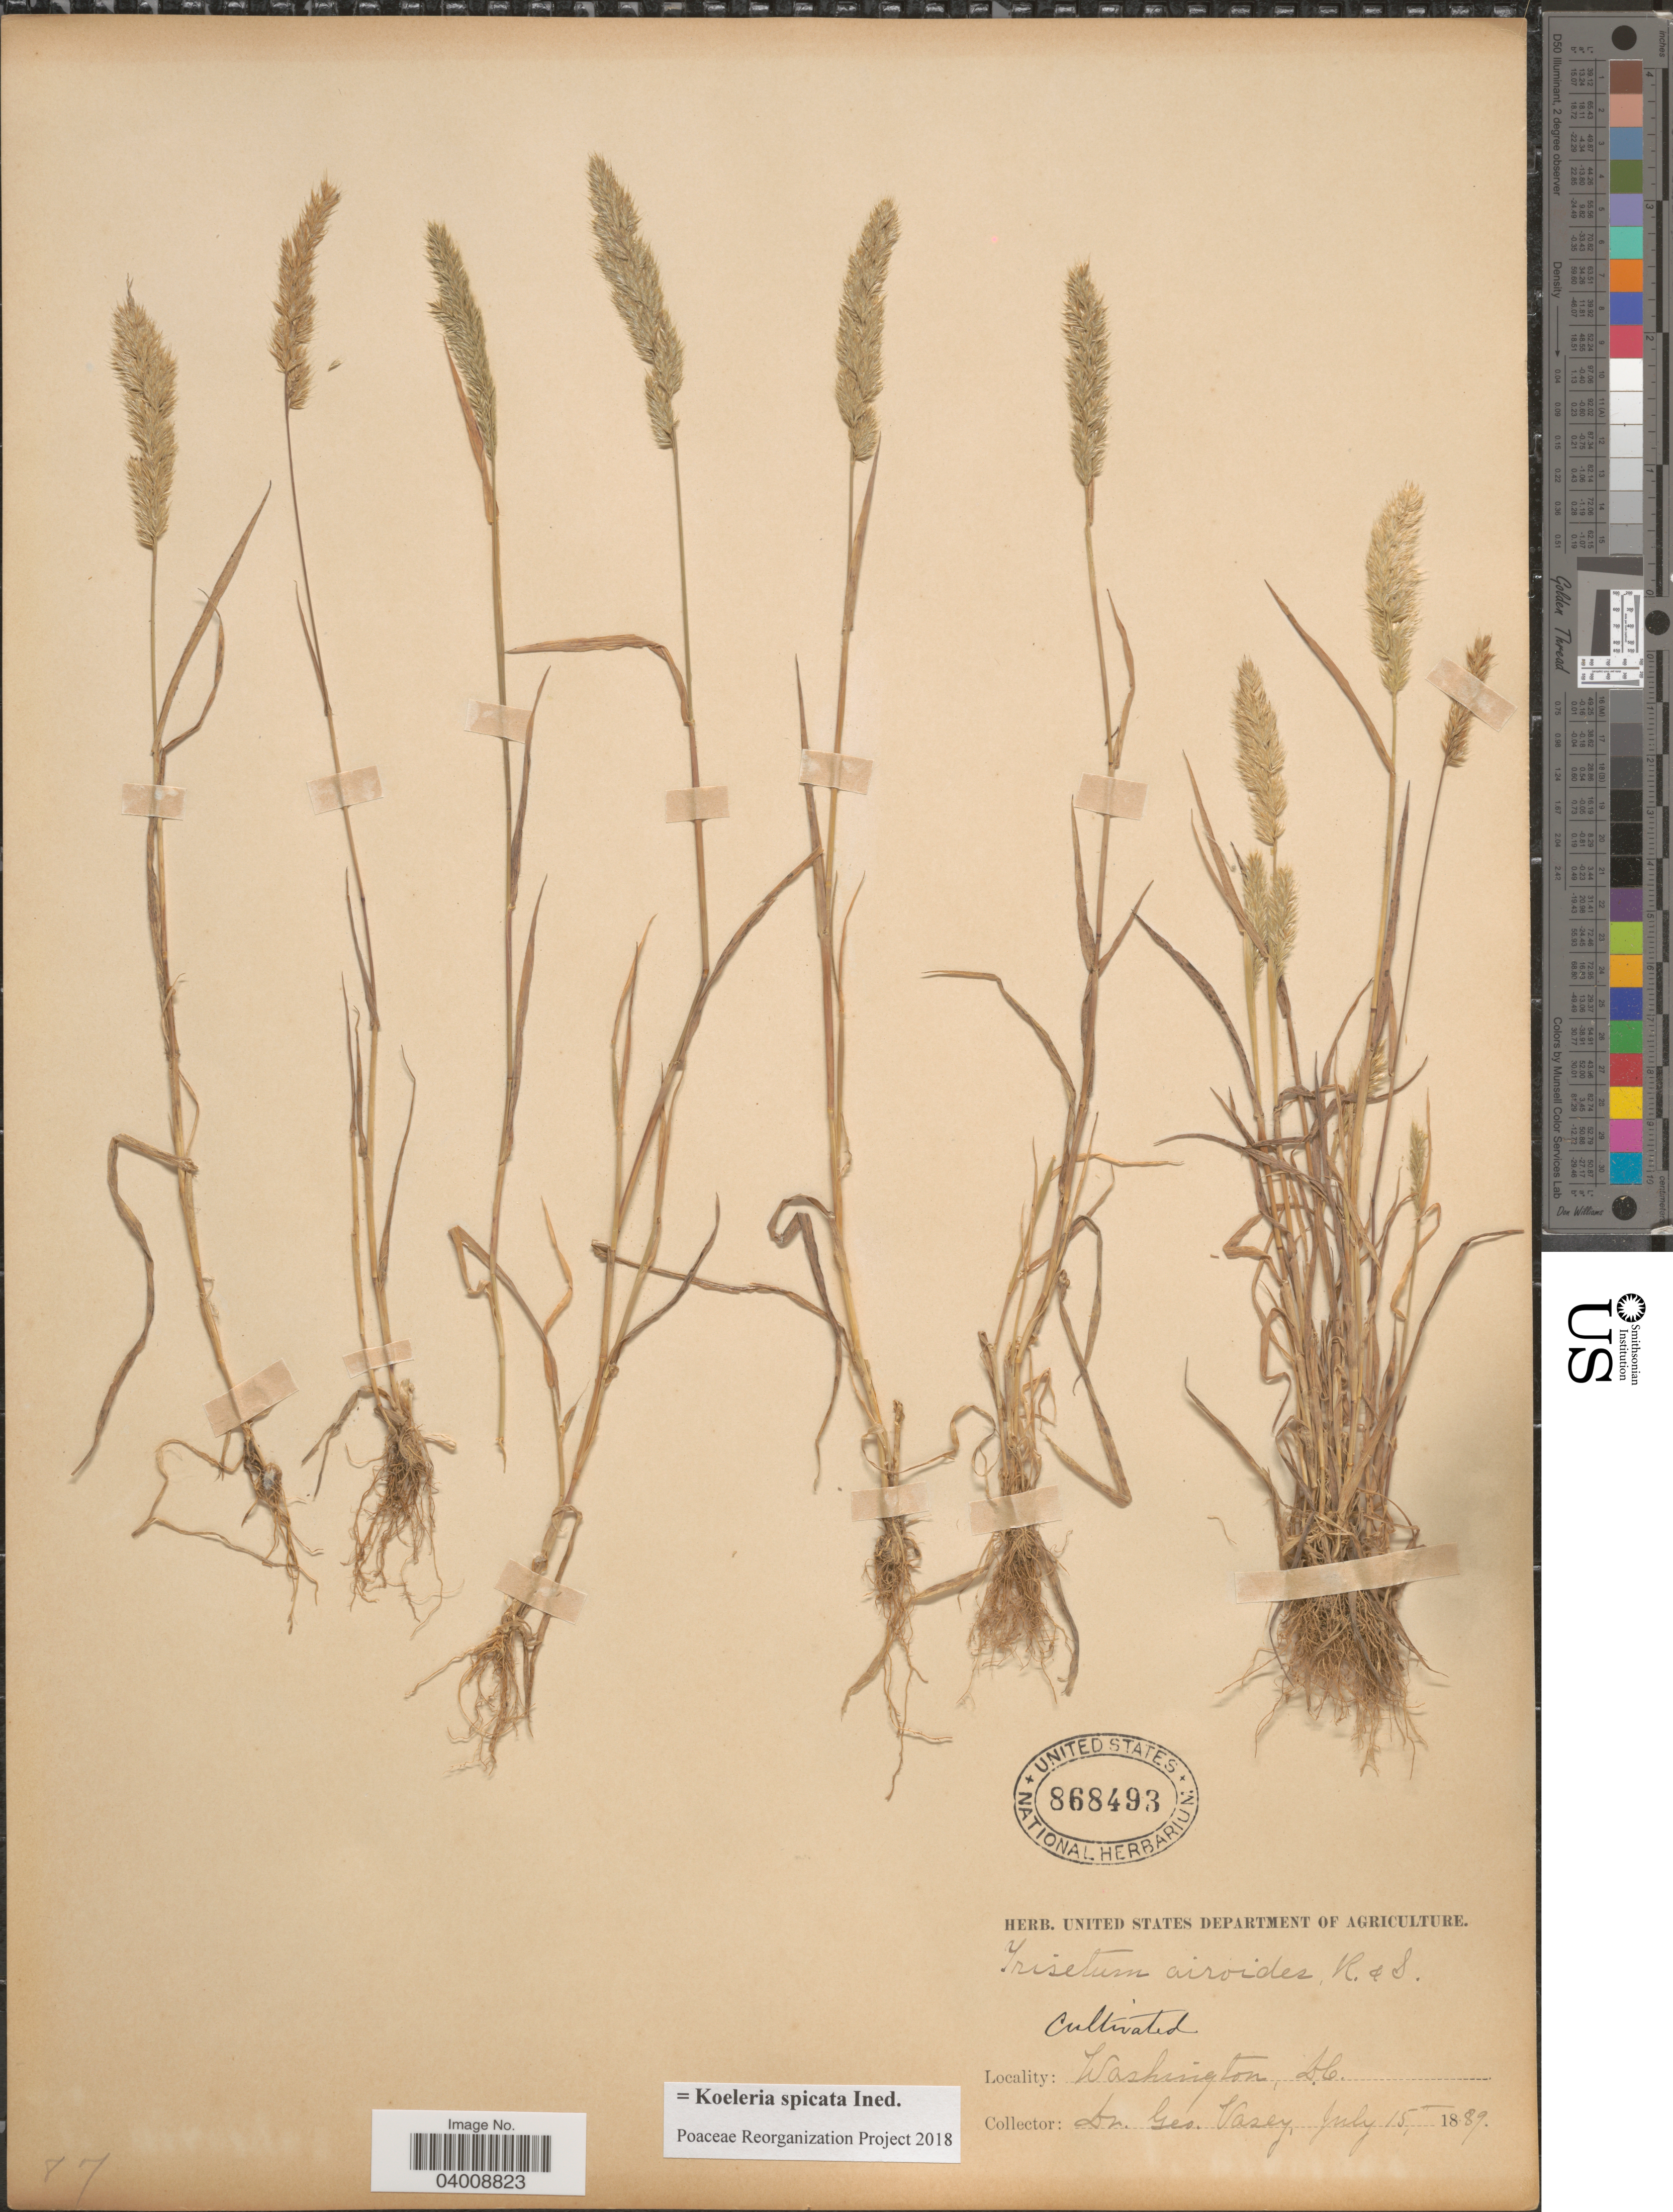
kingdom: Plantae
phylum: Tracheophyta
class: Liliopsida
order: Poales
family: Poaceae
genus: Koeleria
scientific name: Koeleria spicata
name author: (L.) Barberá et al.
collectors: G. R. Vasey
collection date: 1889-07-15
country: United States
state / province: District of Columbia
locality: Washington.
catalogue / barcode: US 868493